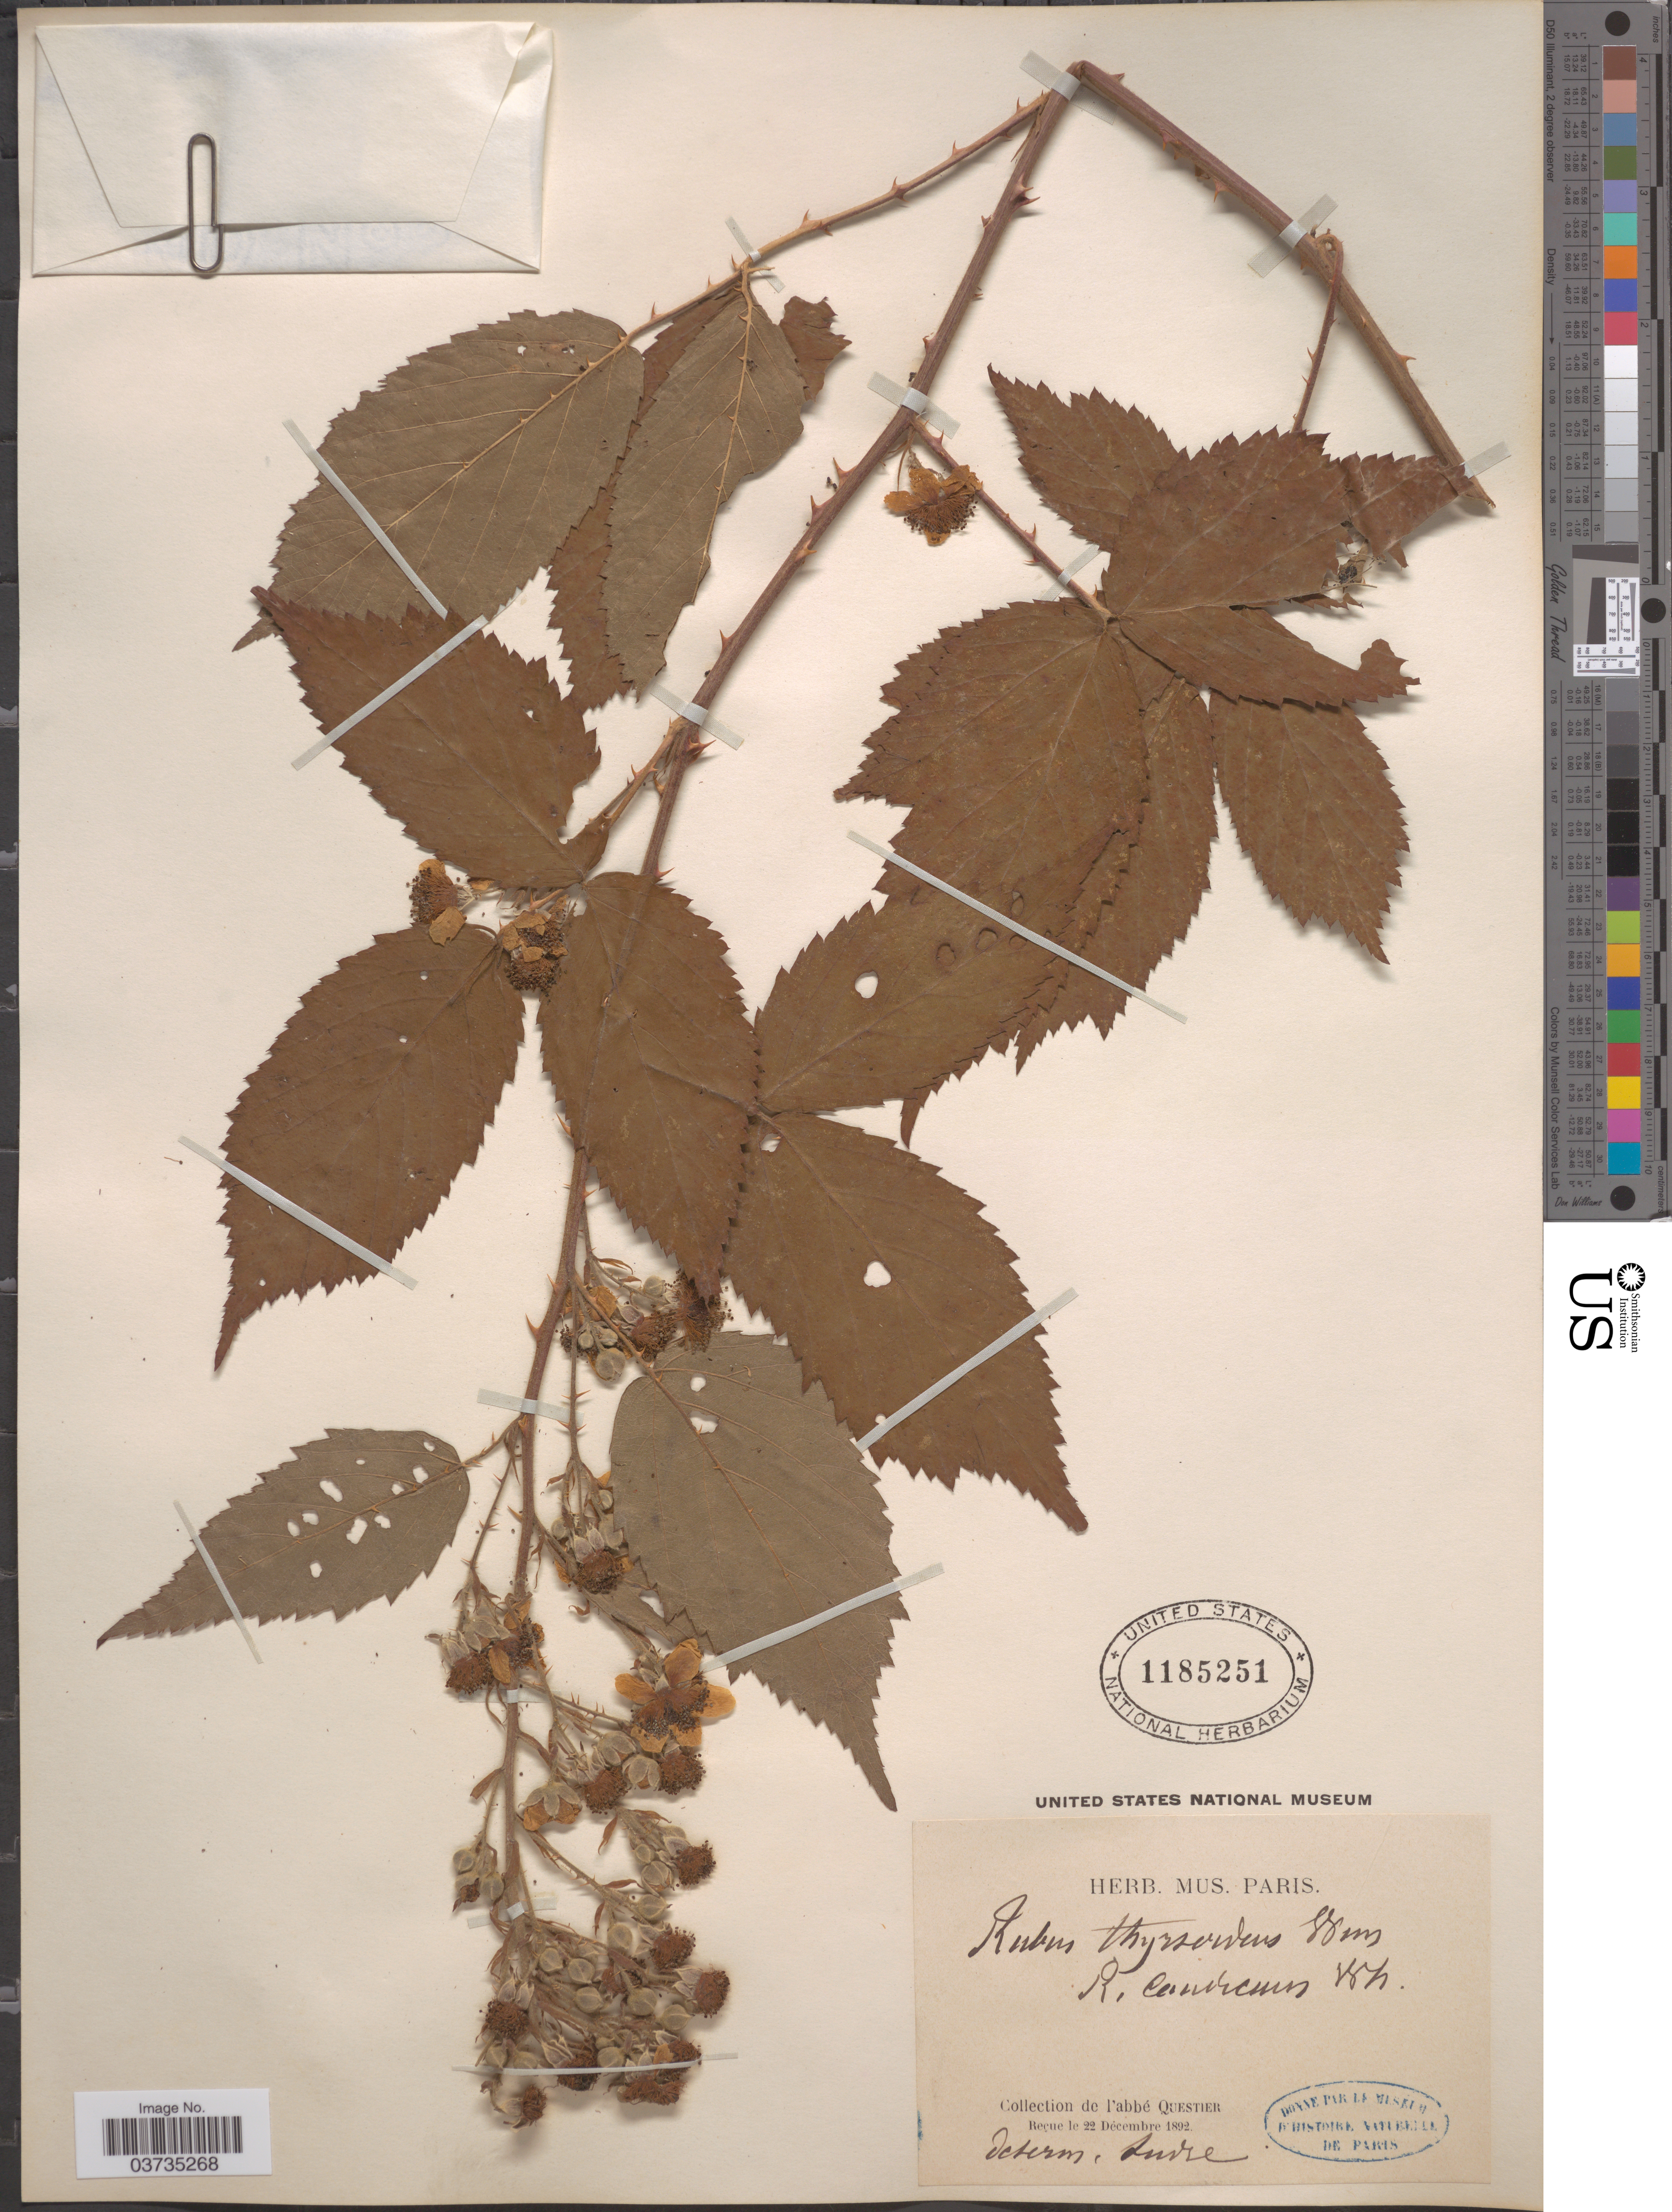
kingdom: Plantae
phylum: Tracheophyta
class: Magnoliopsida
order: Rosales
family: Rosaceae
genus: Rubus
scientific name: Rubus thyrsoideus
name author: Wimm.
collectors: A. Questier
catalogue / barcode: US 1185251